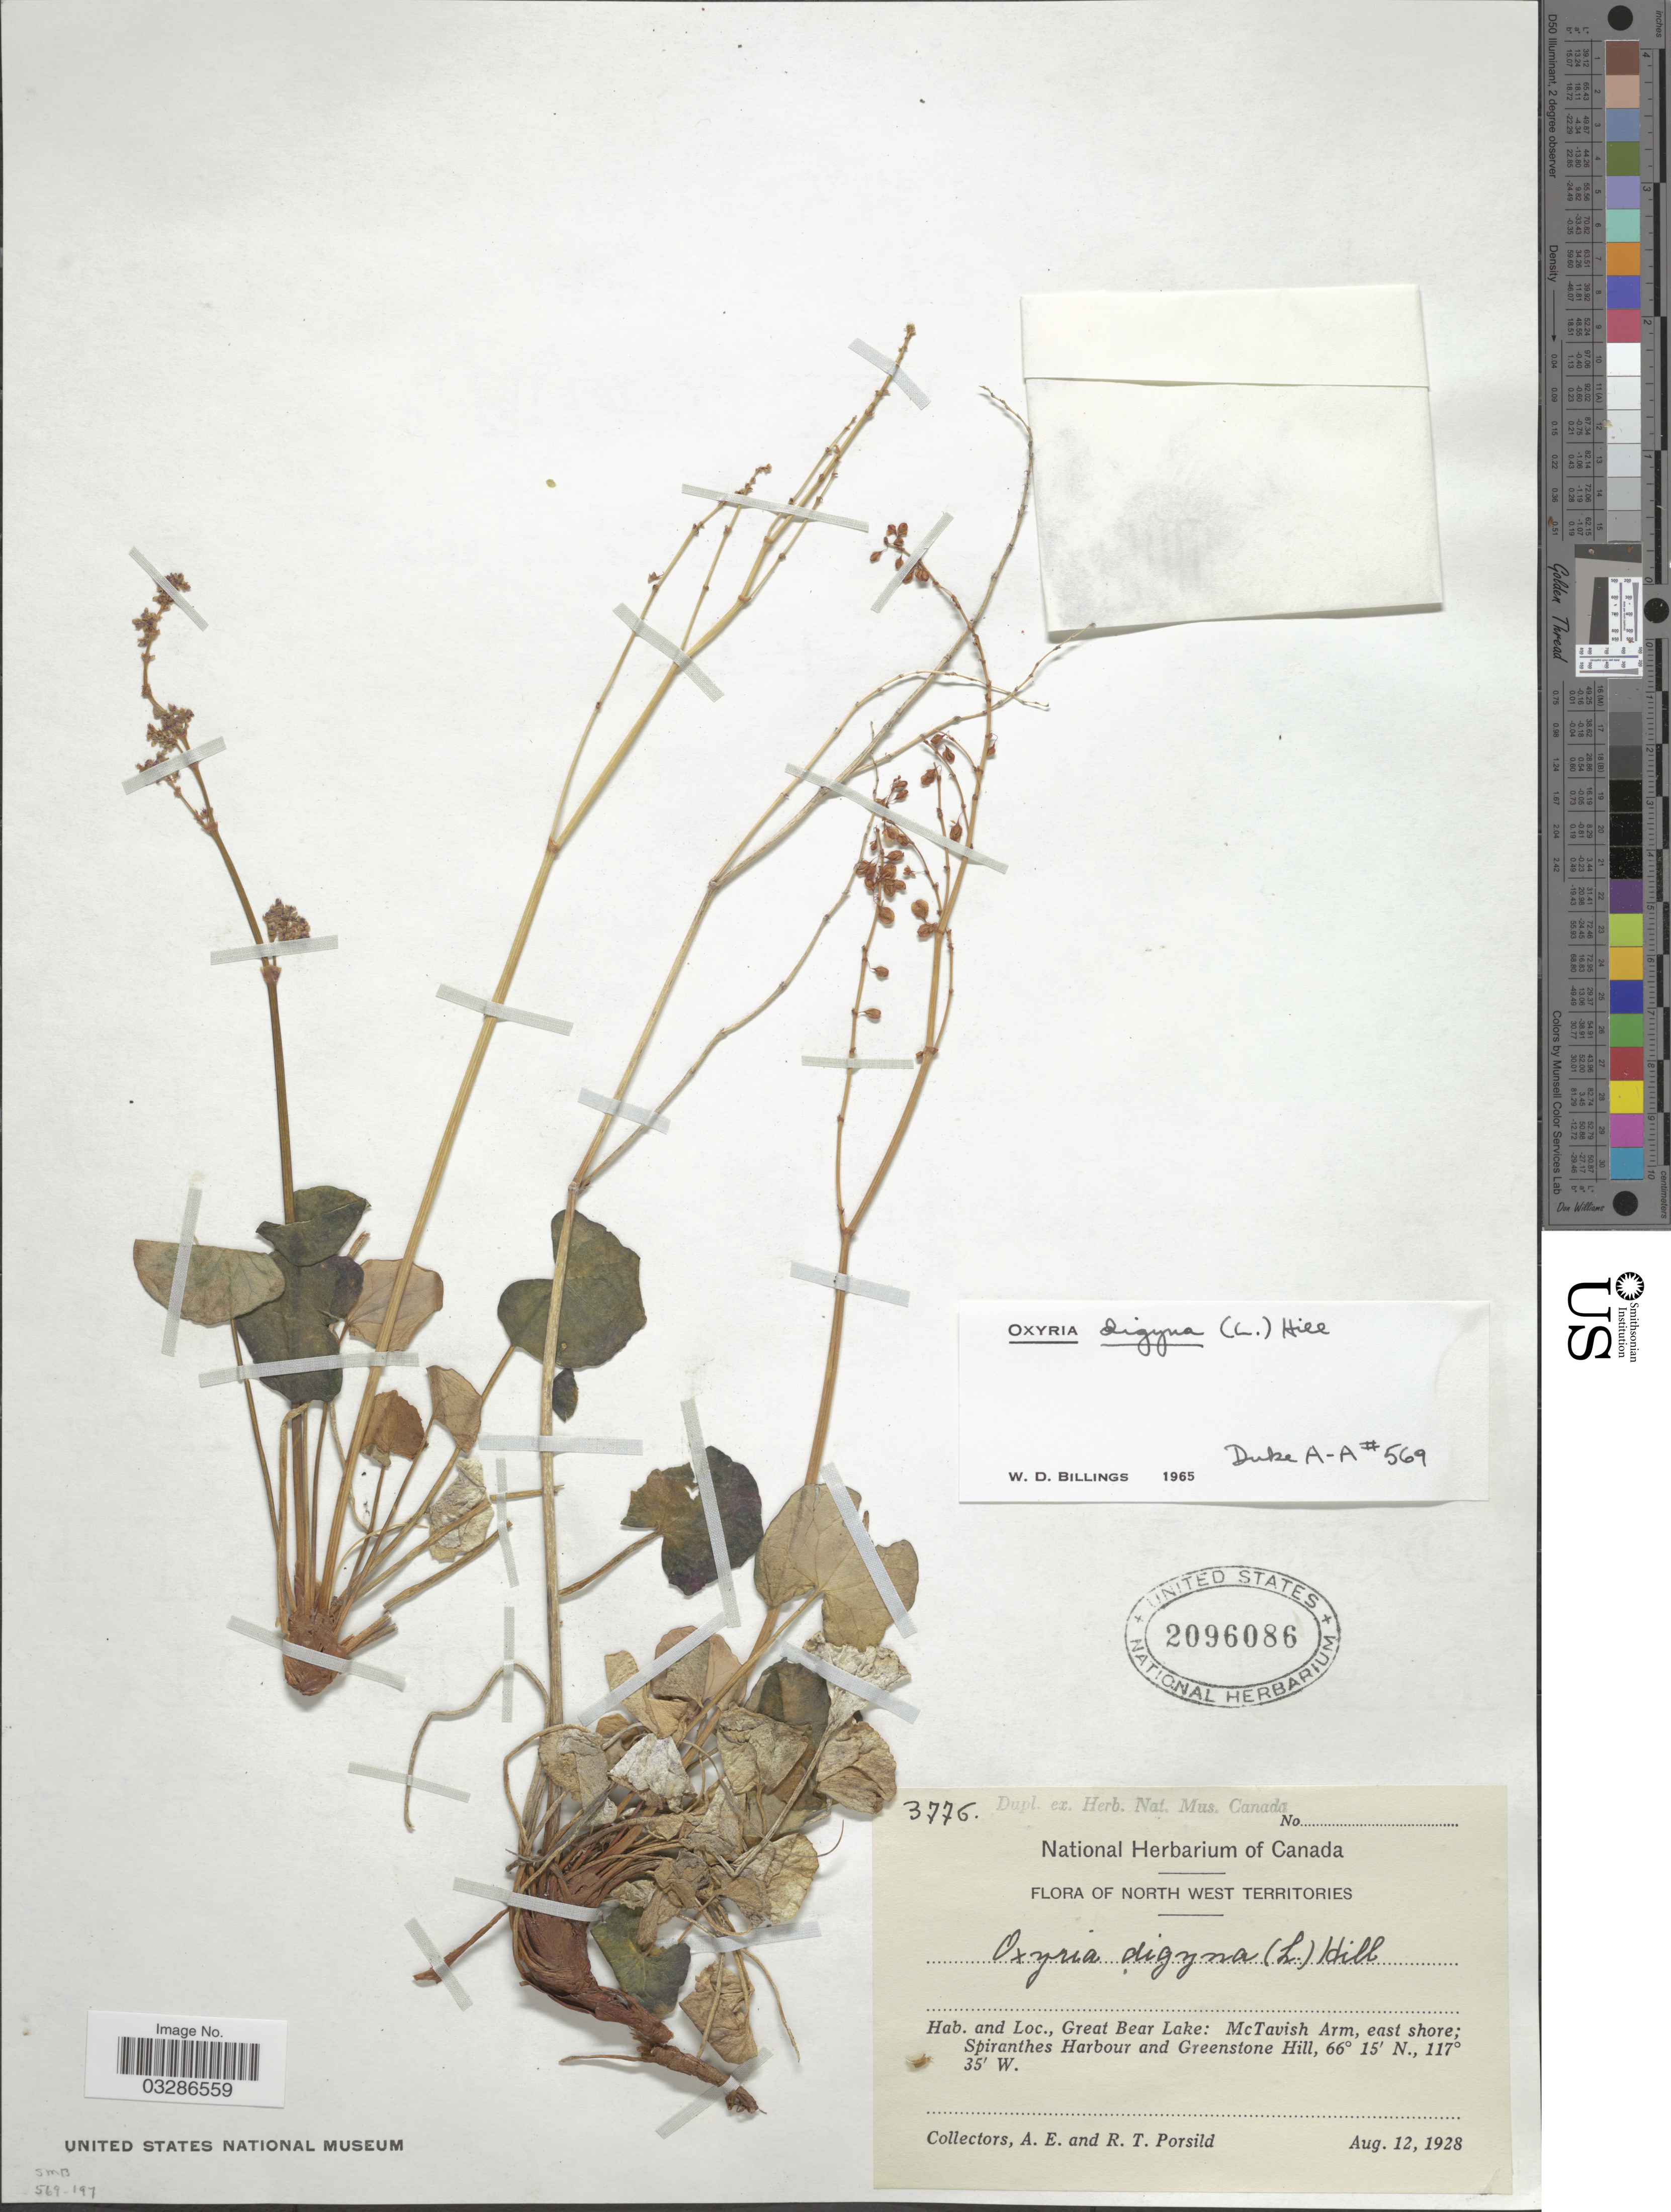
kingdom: Plantae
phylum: Tracheophyta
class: Magnoliopsida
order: Caryophyllales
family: Polygonaceae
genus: Oxyria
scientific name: Oxyria digyna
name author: (L.) Hill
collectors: A. E. Porsild & R. T. Porsild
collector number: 3776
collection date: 1928-08-12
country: Canada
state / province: Northwest Territories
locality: Great Bear Lake: McTavish Arm, east shore; Spiranthes Harbour and Greenstone Hill.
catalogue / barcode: US 2096086